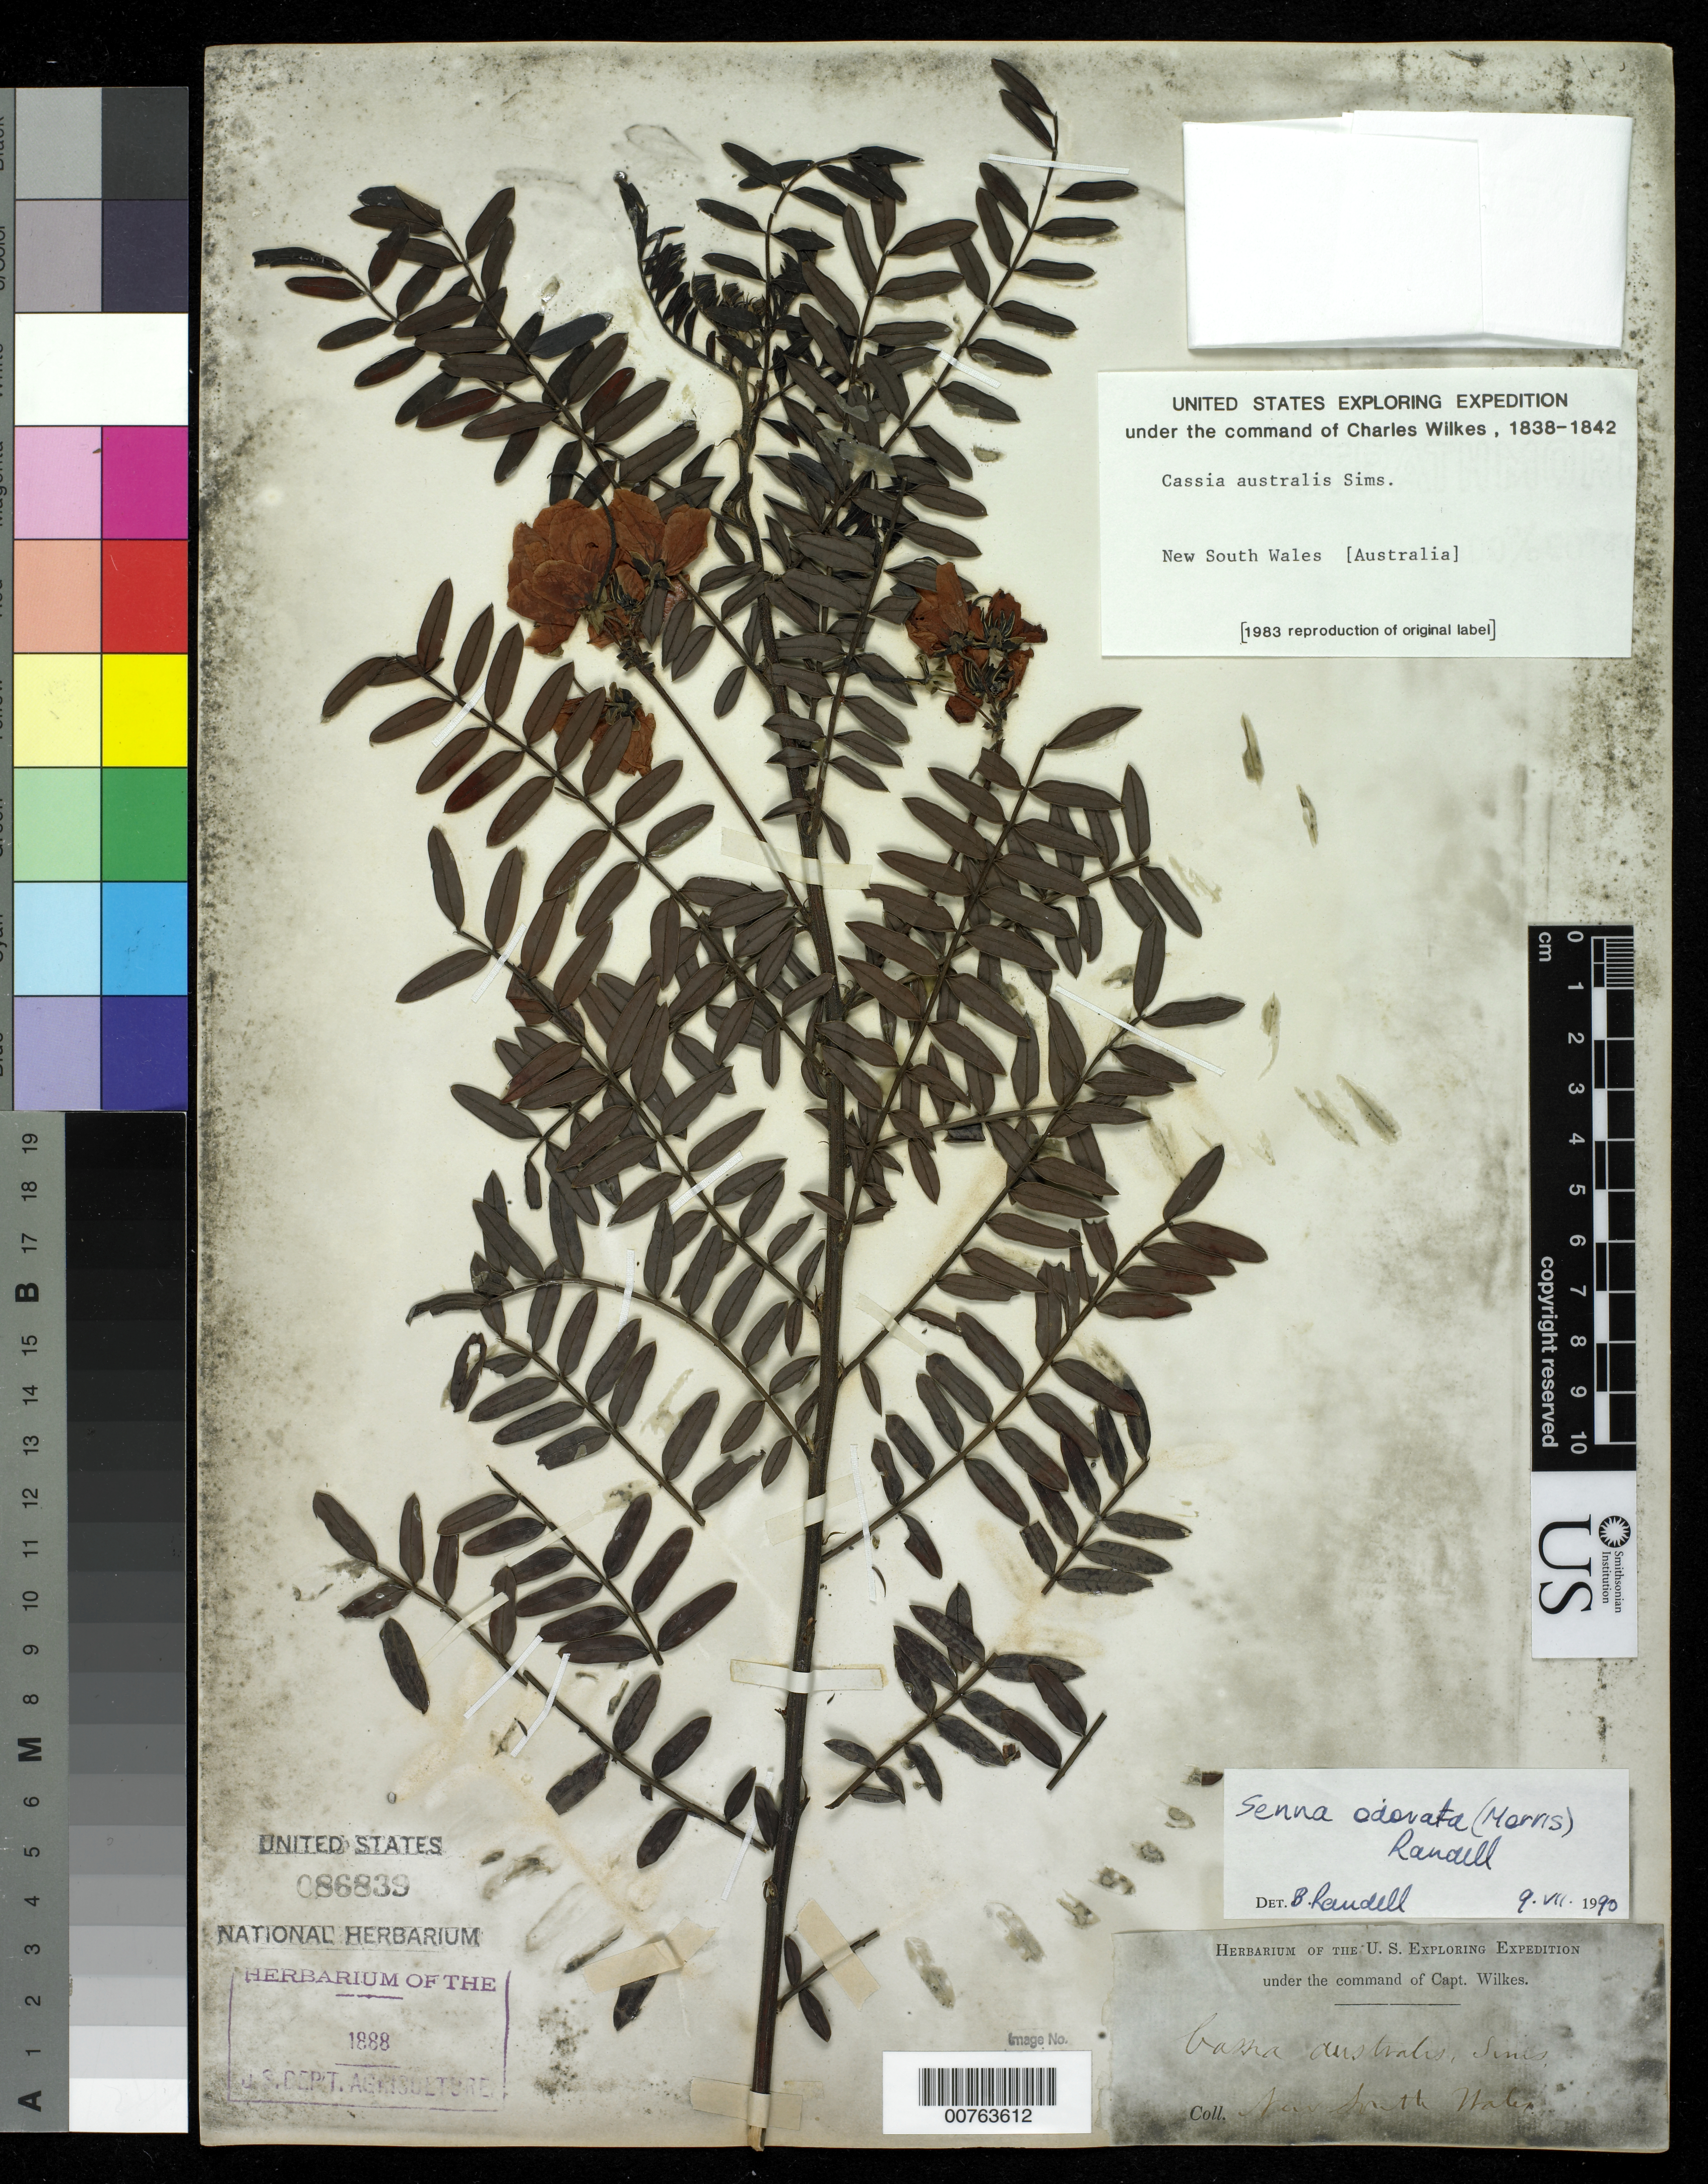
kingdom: Plantae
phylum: Tracheophyta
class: Magnoliopsida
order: Fabales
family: Fabaceae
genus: Senna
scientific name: Senna odorata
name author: (R. Morris) Randell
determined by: Randell, Barbara R.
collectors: Wilkes Explor. Exped.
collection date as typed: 1838 to -- --- 1842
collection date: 1838/1842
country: Australia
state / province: New South Wales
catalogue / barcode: US 86839